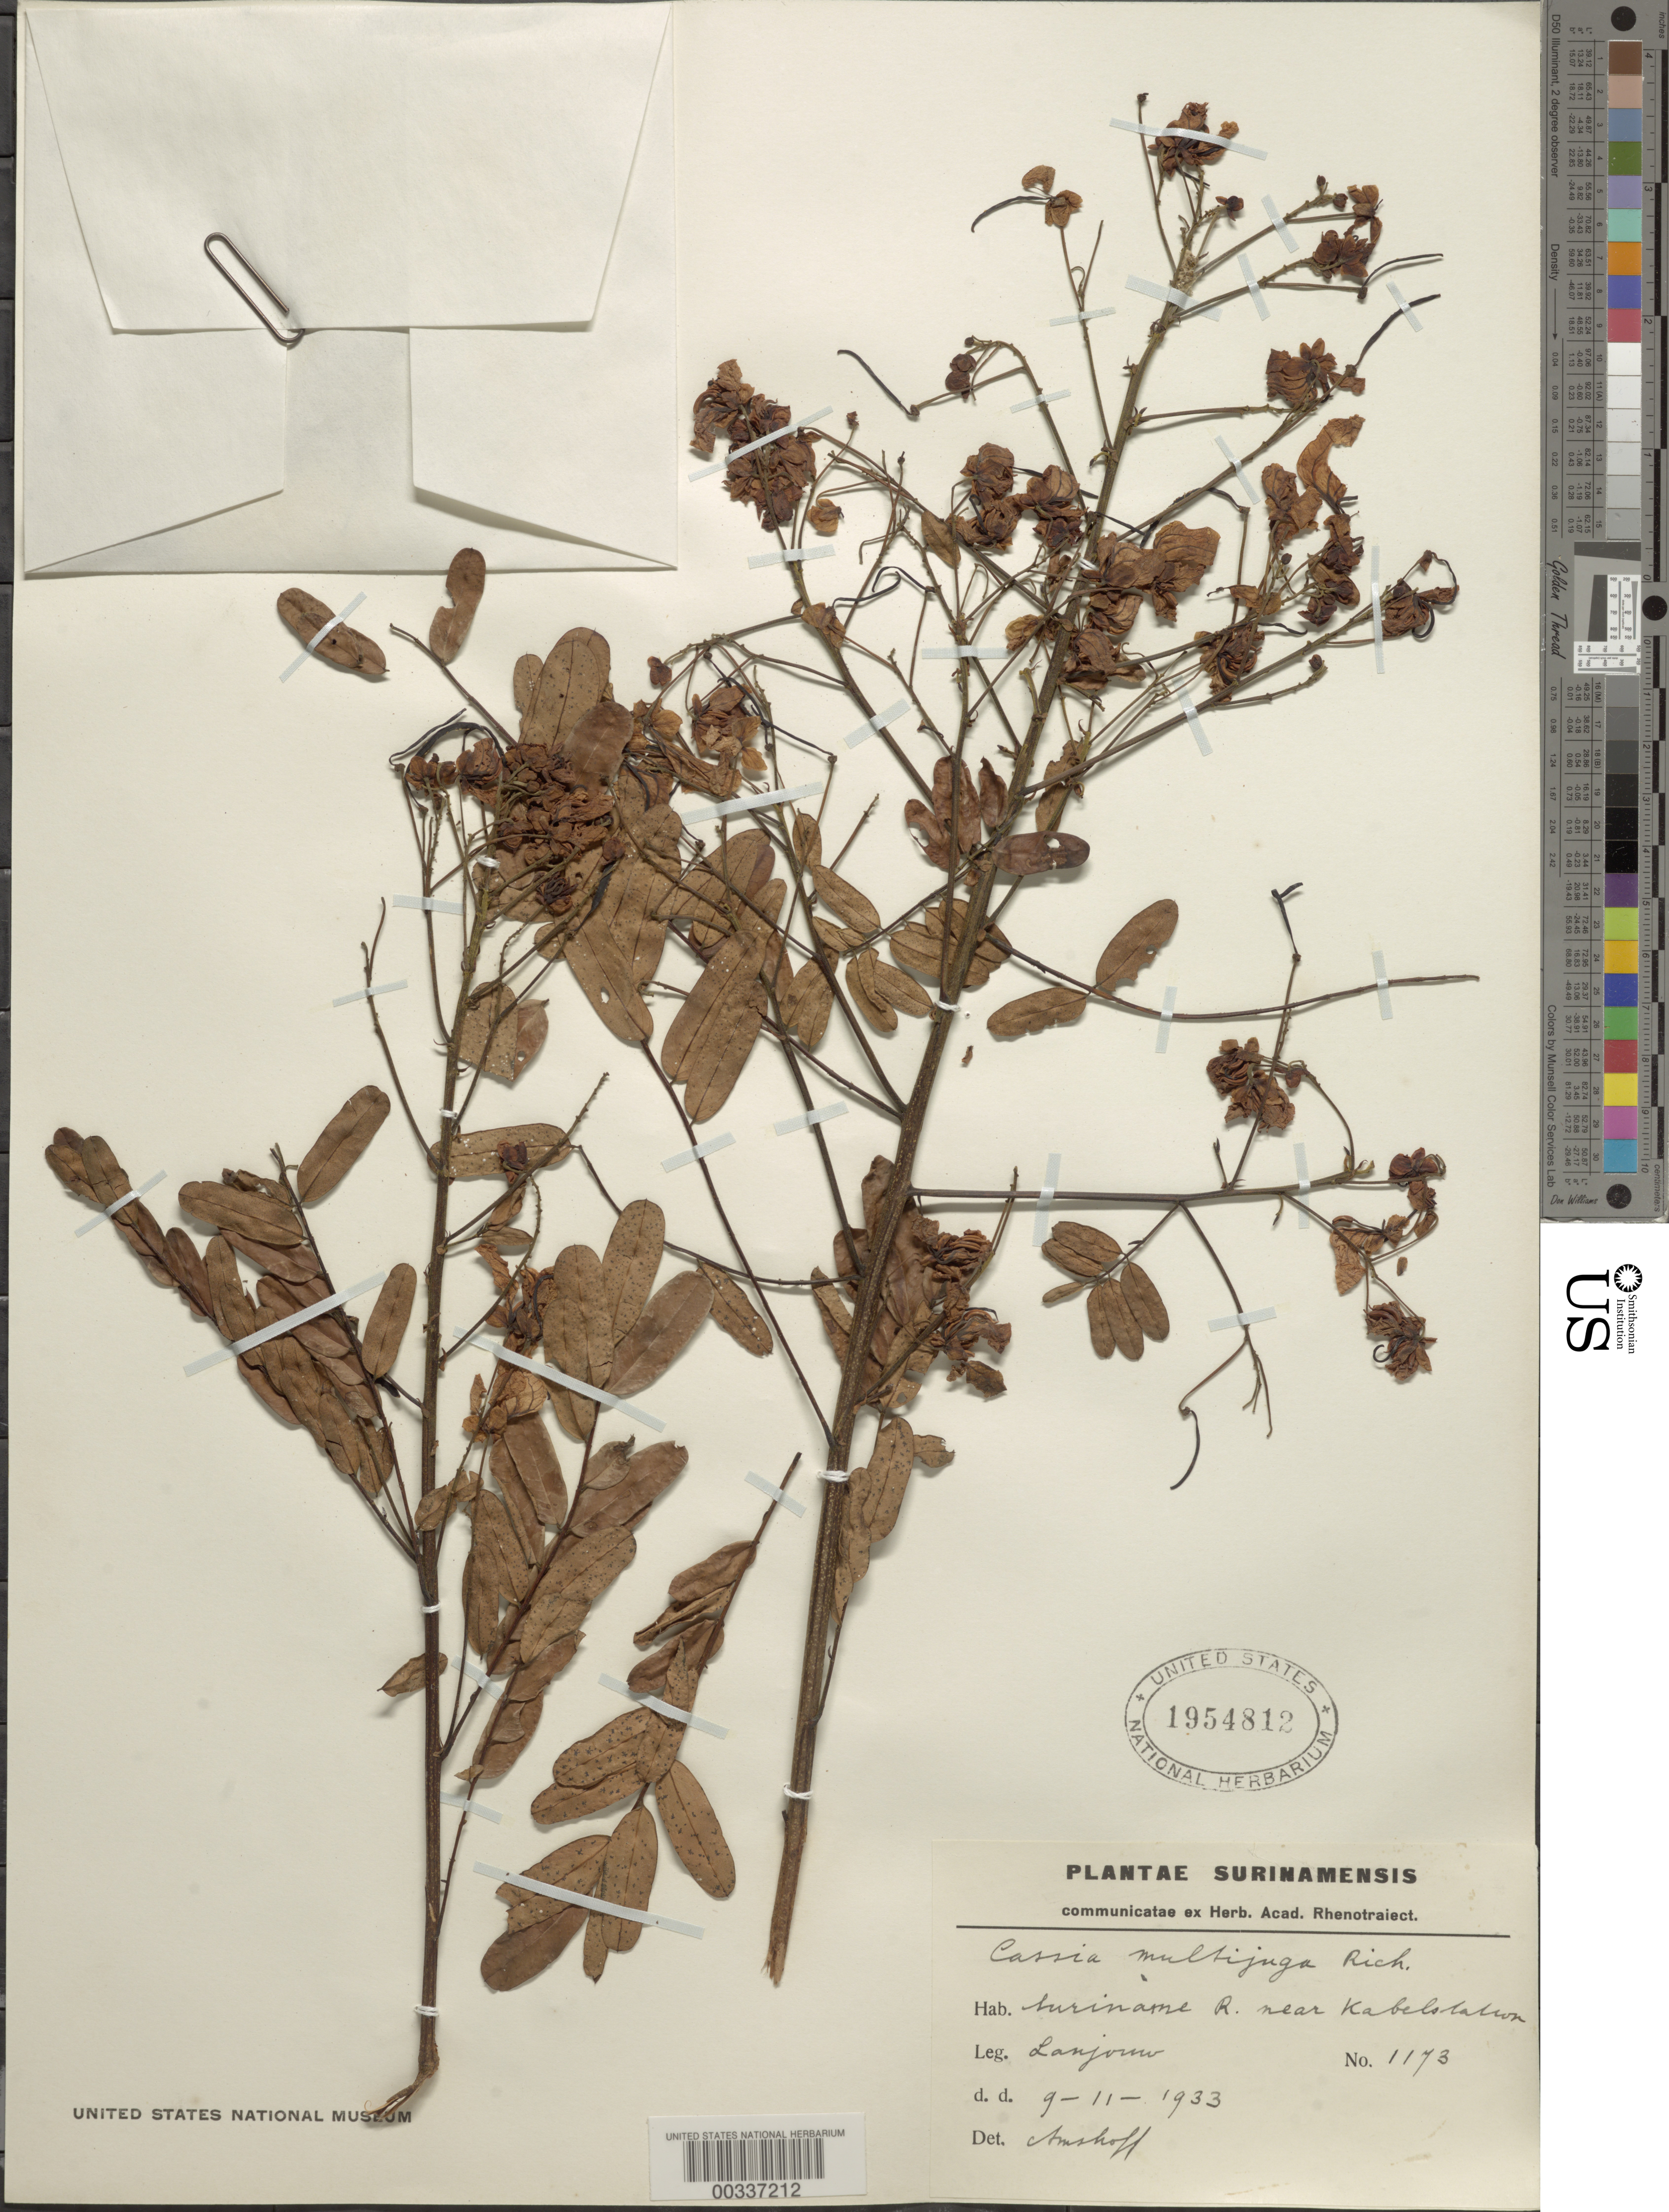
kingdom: Plantae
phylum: Tracheophyta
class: Magnoliopsida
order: Fabales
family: Fabaceae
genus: Senna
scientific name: Senna multijuga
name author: (Rich.) H.S. Irwin & Barneby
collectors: J. Lanjouw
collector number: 1173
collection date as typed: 09 Nov 1933 or 11 Sep 1933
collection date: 1933-09-11 or 1933-11-09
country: Suriname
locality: Suriname river near kabelstation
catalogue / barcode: US 1954812